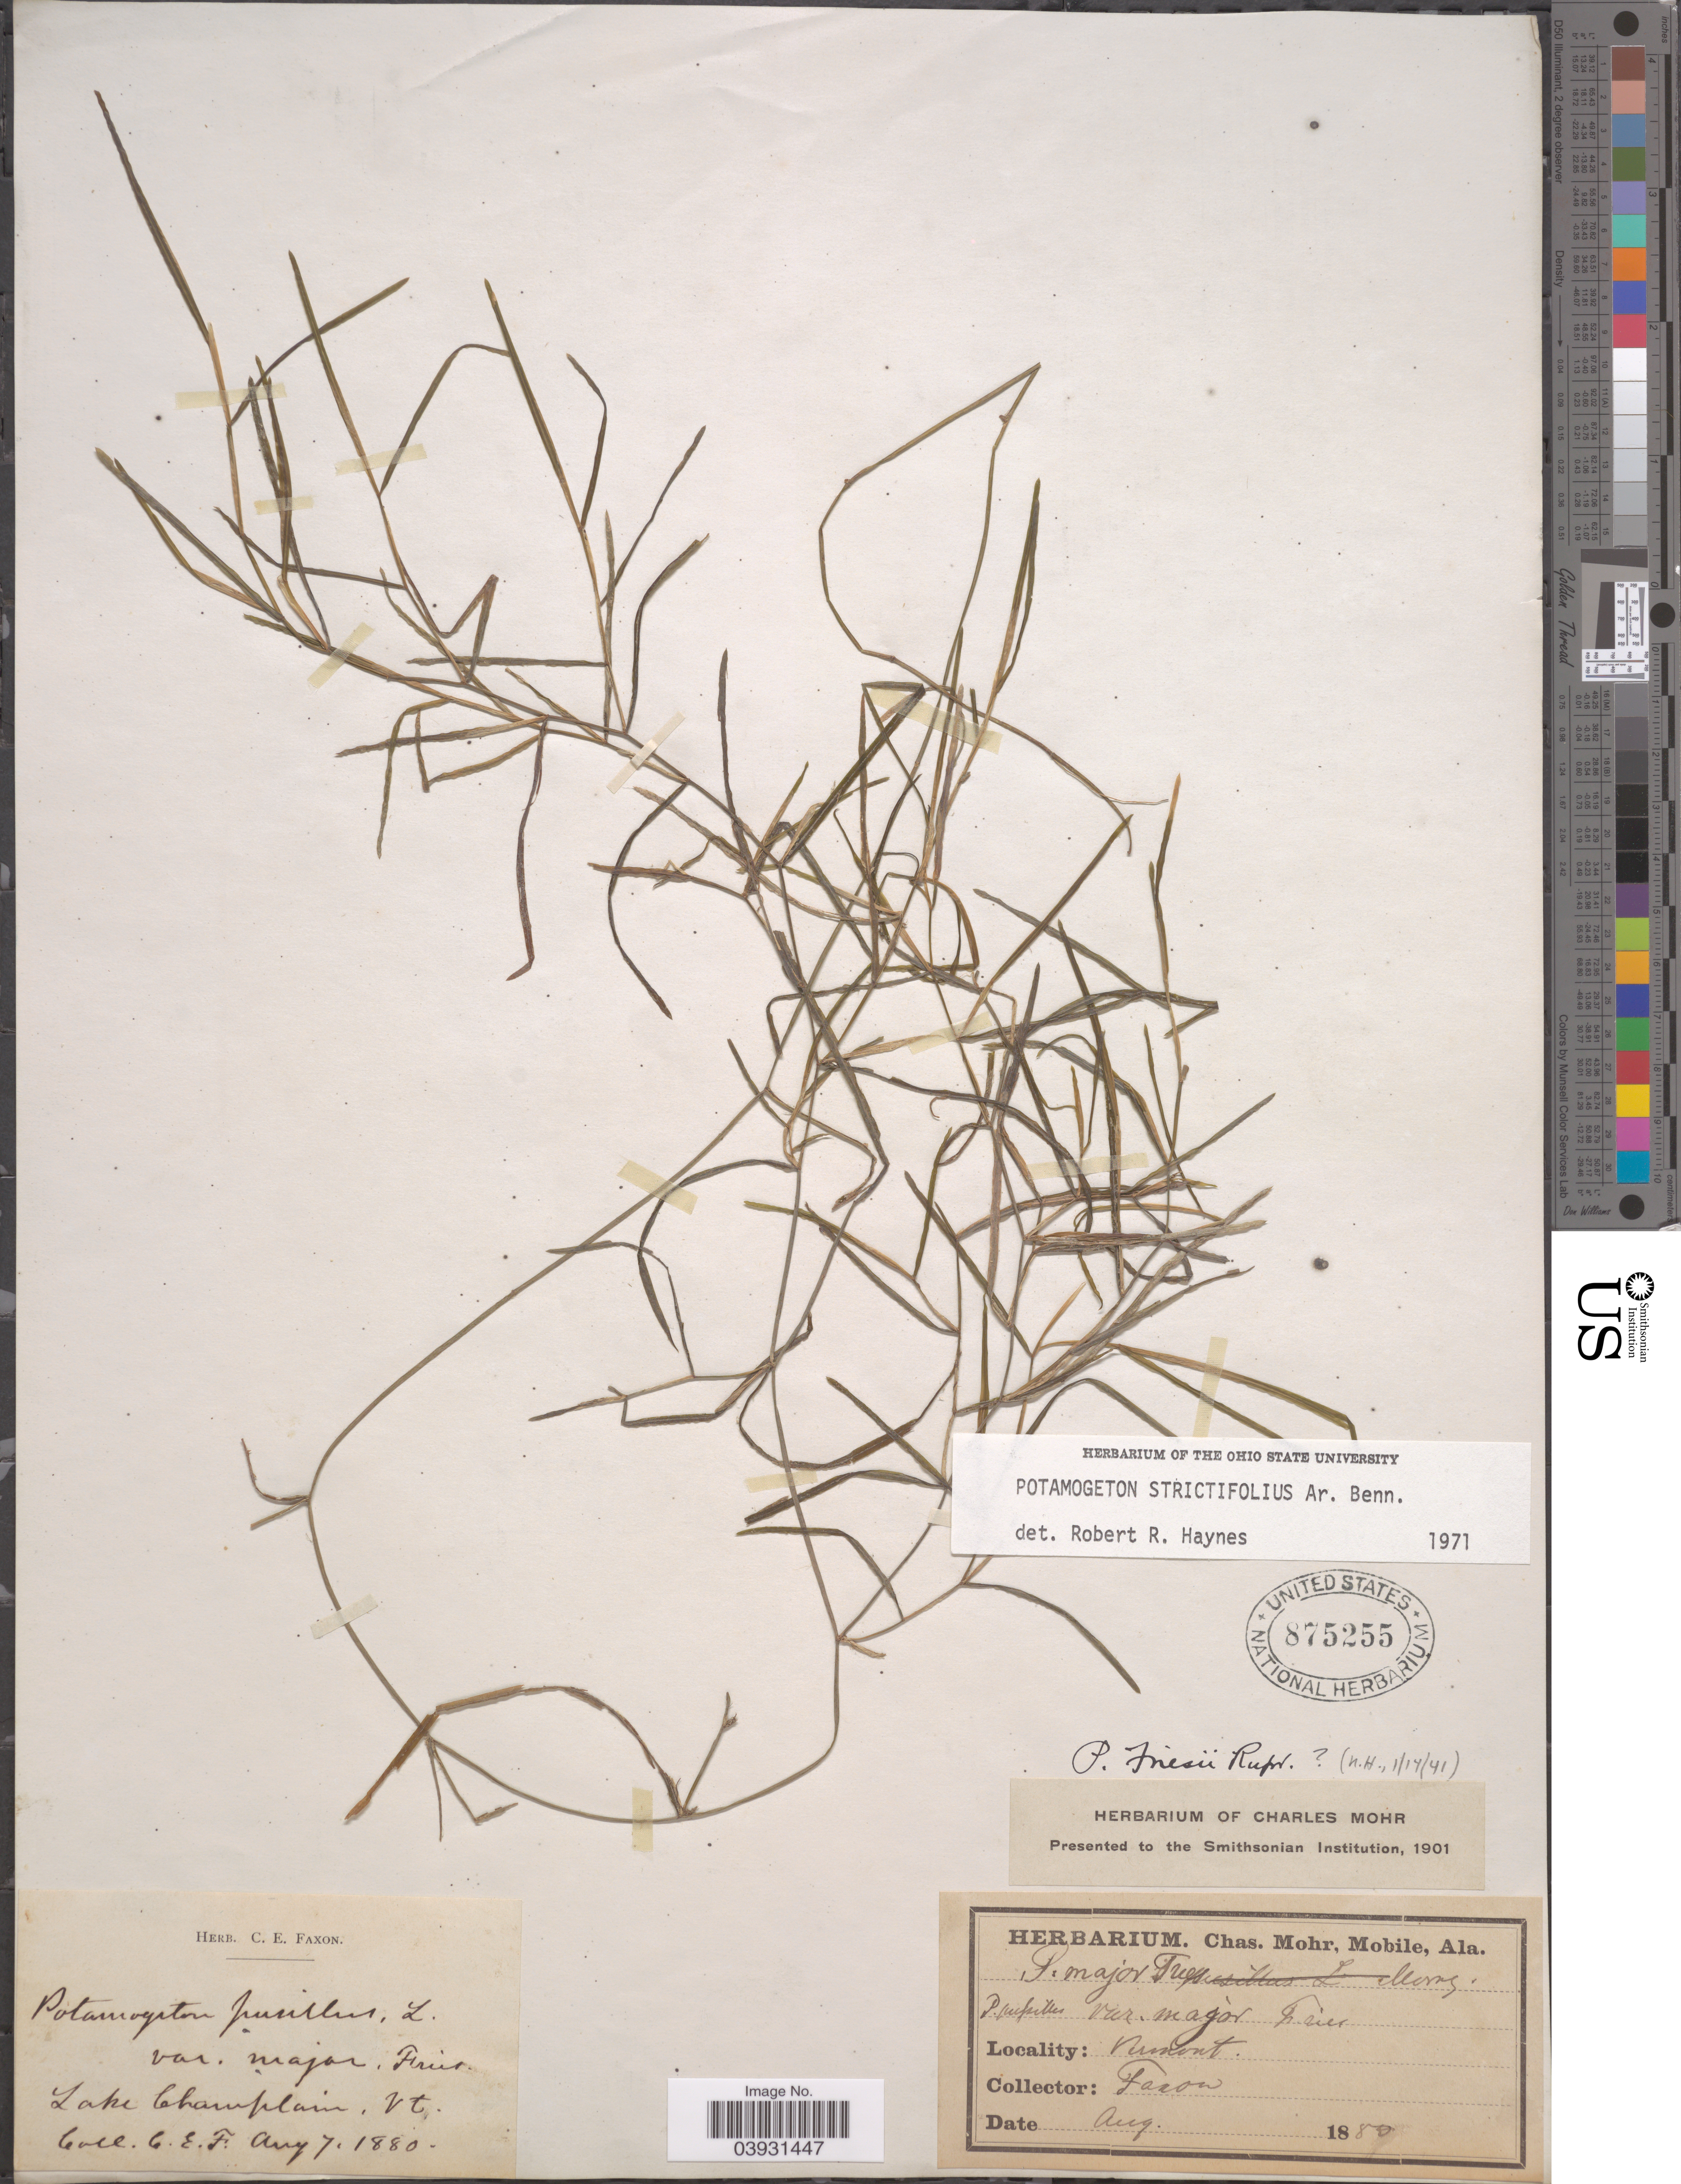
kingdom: Plantae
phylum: Tracheophyta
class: Liliopsida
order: Alismatales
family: Potamogetonaceae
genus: Potamogeton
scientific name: Potamogeton strictifolius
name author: A. Benn.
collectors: C. Faxon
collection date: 1880-08-07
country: United States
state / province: Vermont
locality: Lake Champlain.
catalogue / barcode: US 875255